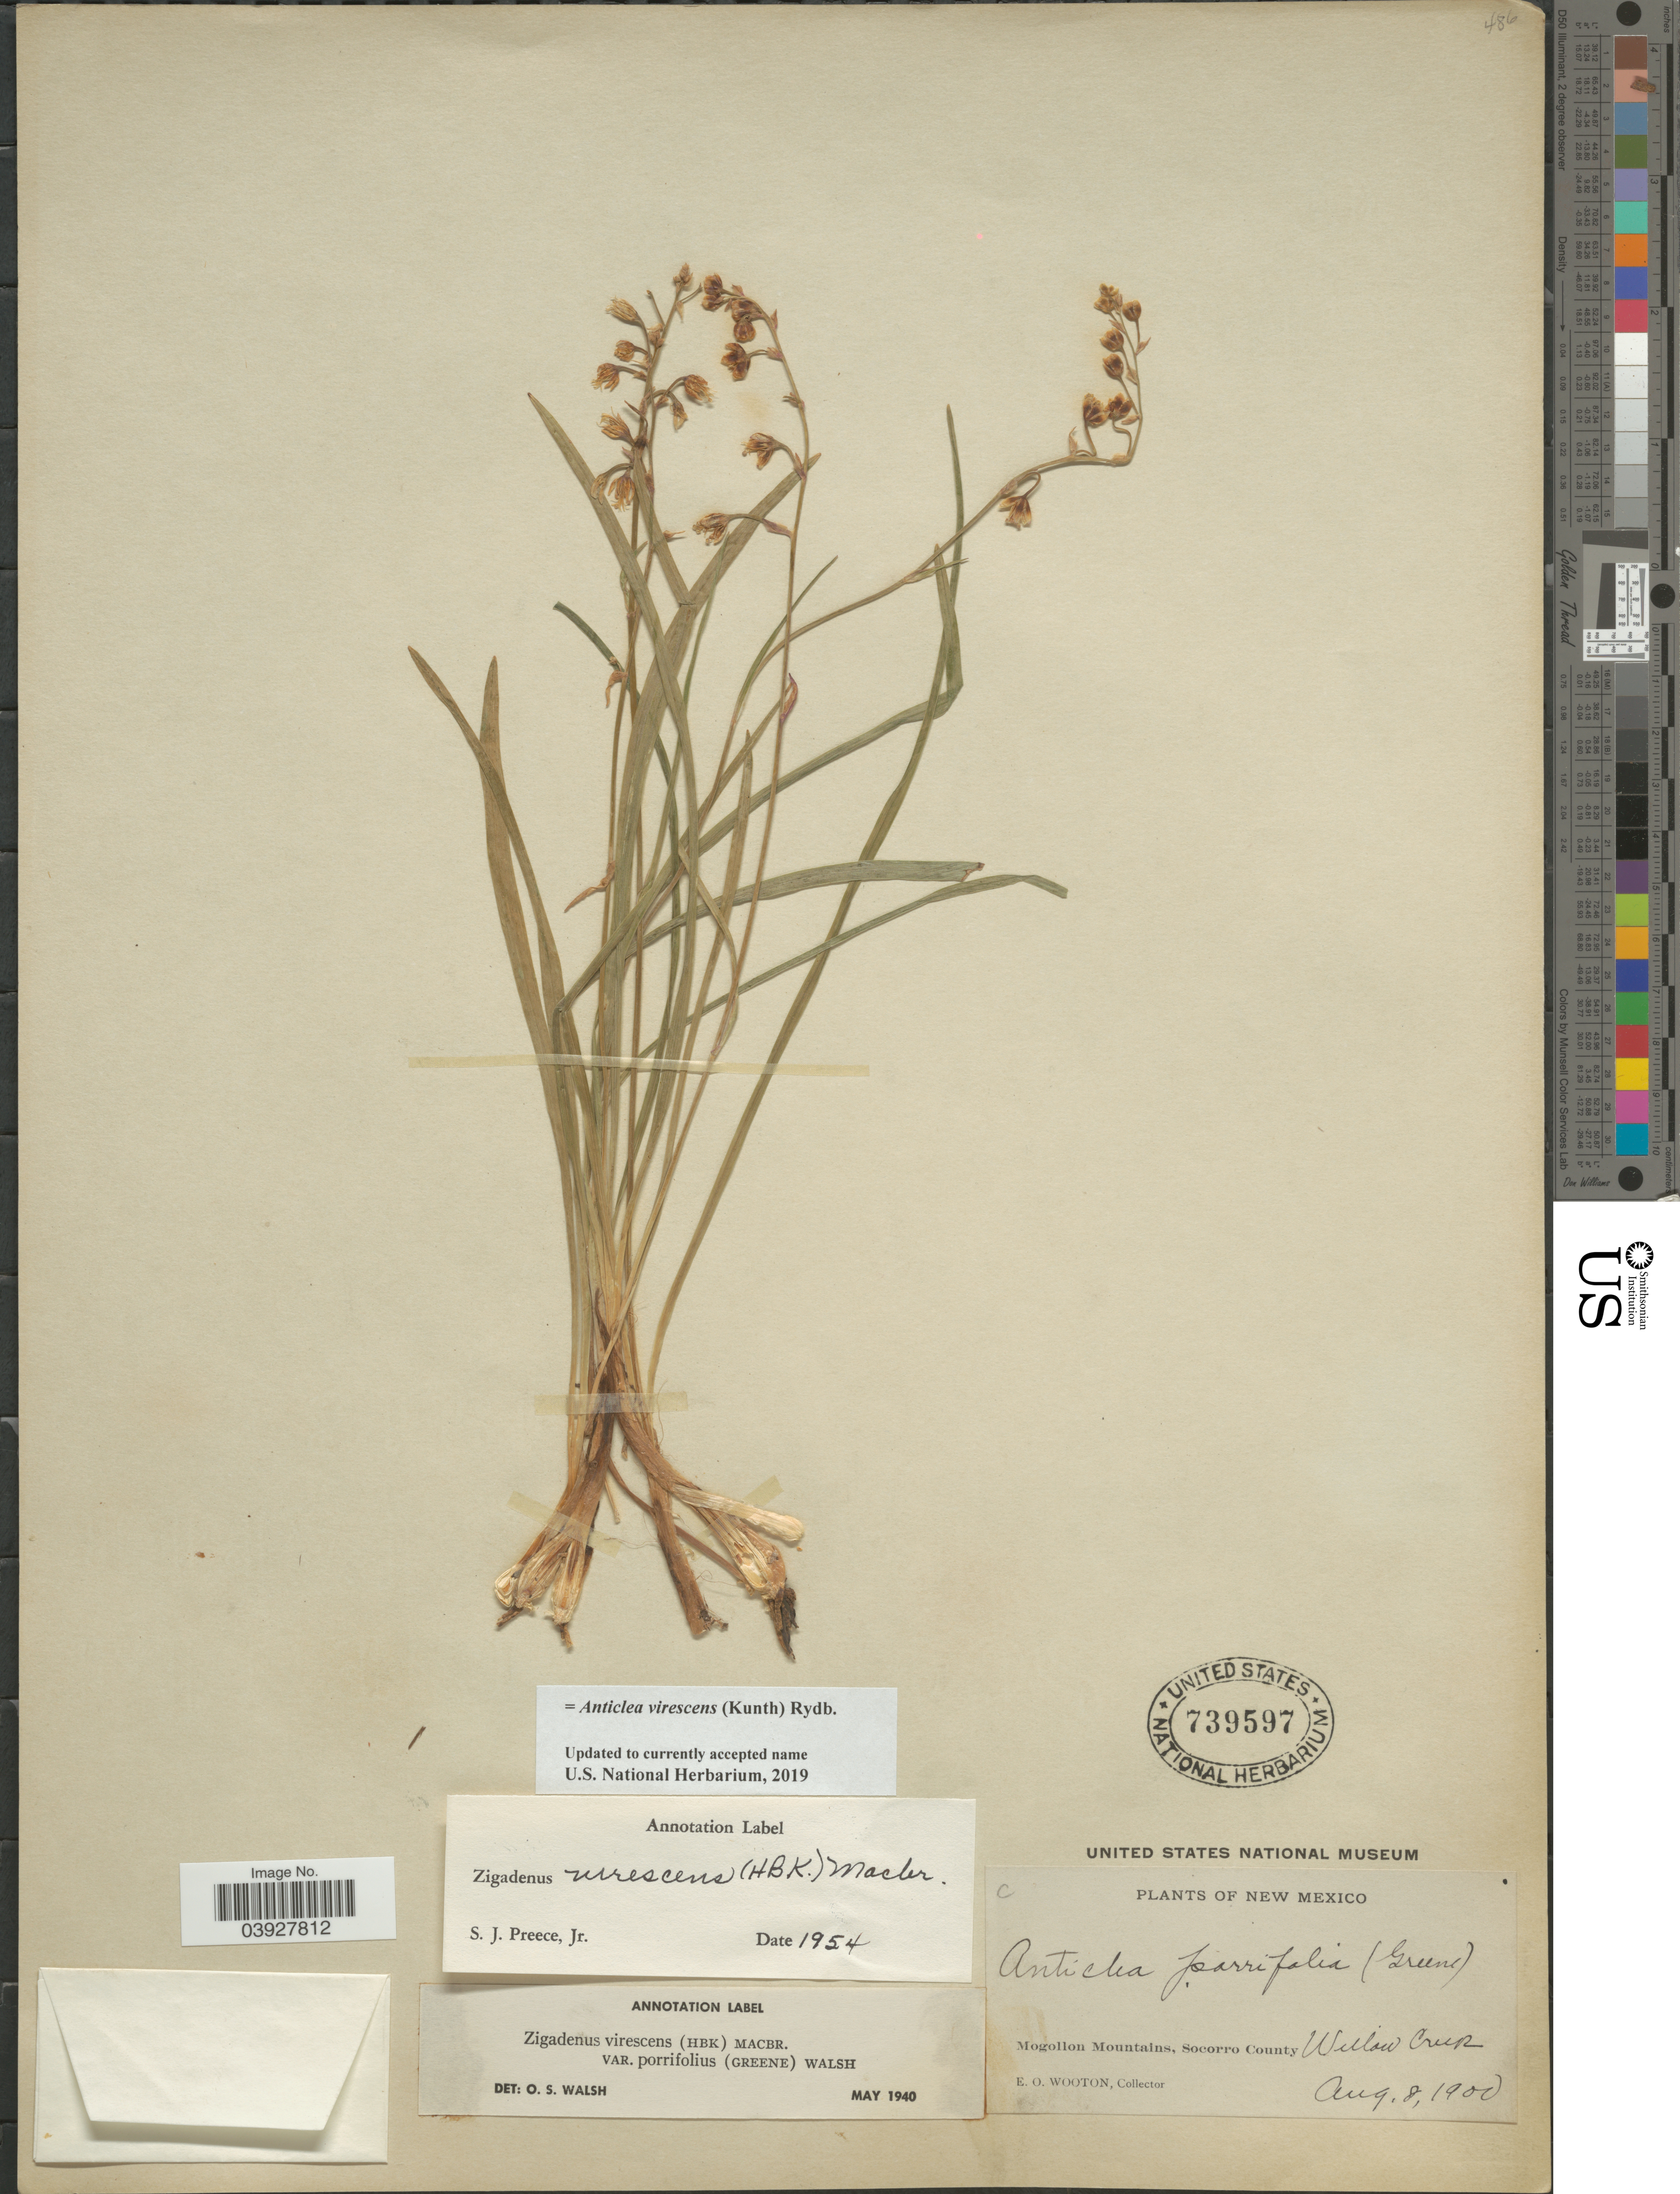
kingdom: Plantae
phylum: Tracheophyta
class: Liliopsida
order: Liliales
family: Melanthiaceae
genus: Anticlea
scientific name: Anticlea virescens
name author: (Kunth) Rydb.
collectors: E. O. Wooton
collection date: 1900-08-08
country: United States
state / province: New Mexico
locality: Mogollon Mountains, Socorro County. Willow Creek.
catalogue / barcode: US 739597